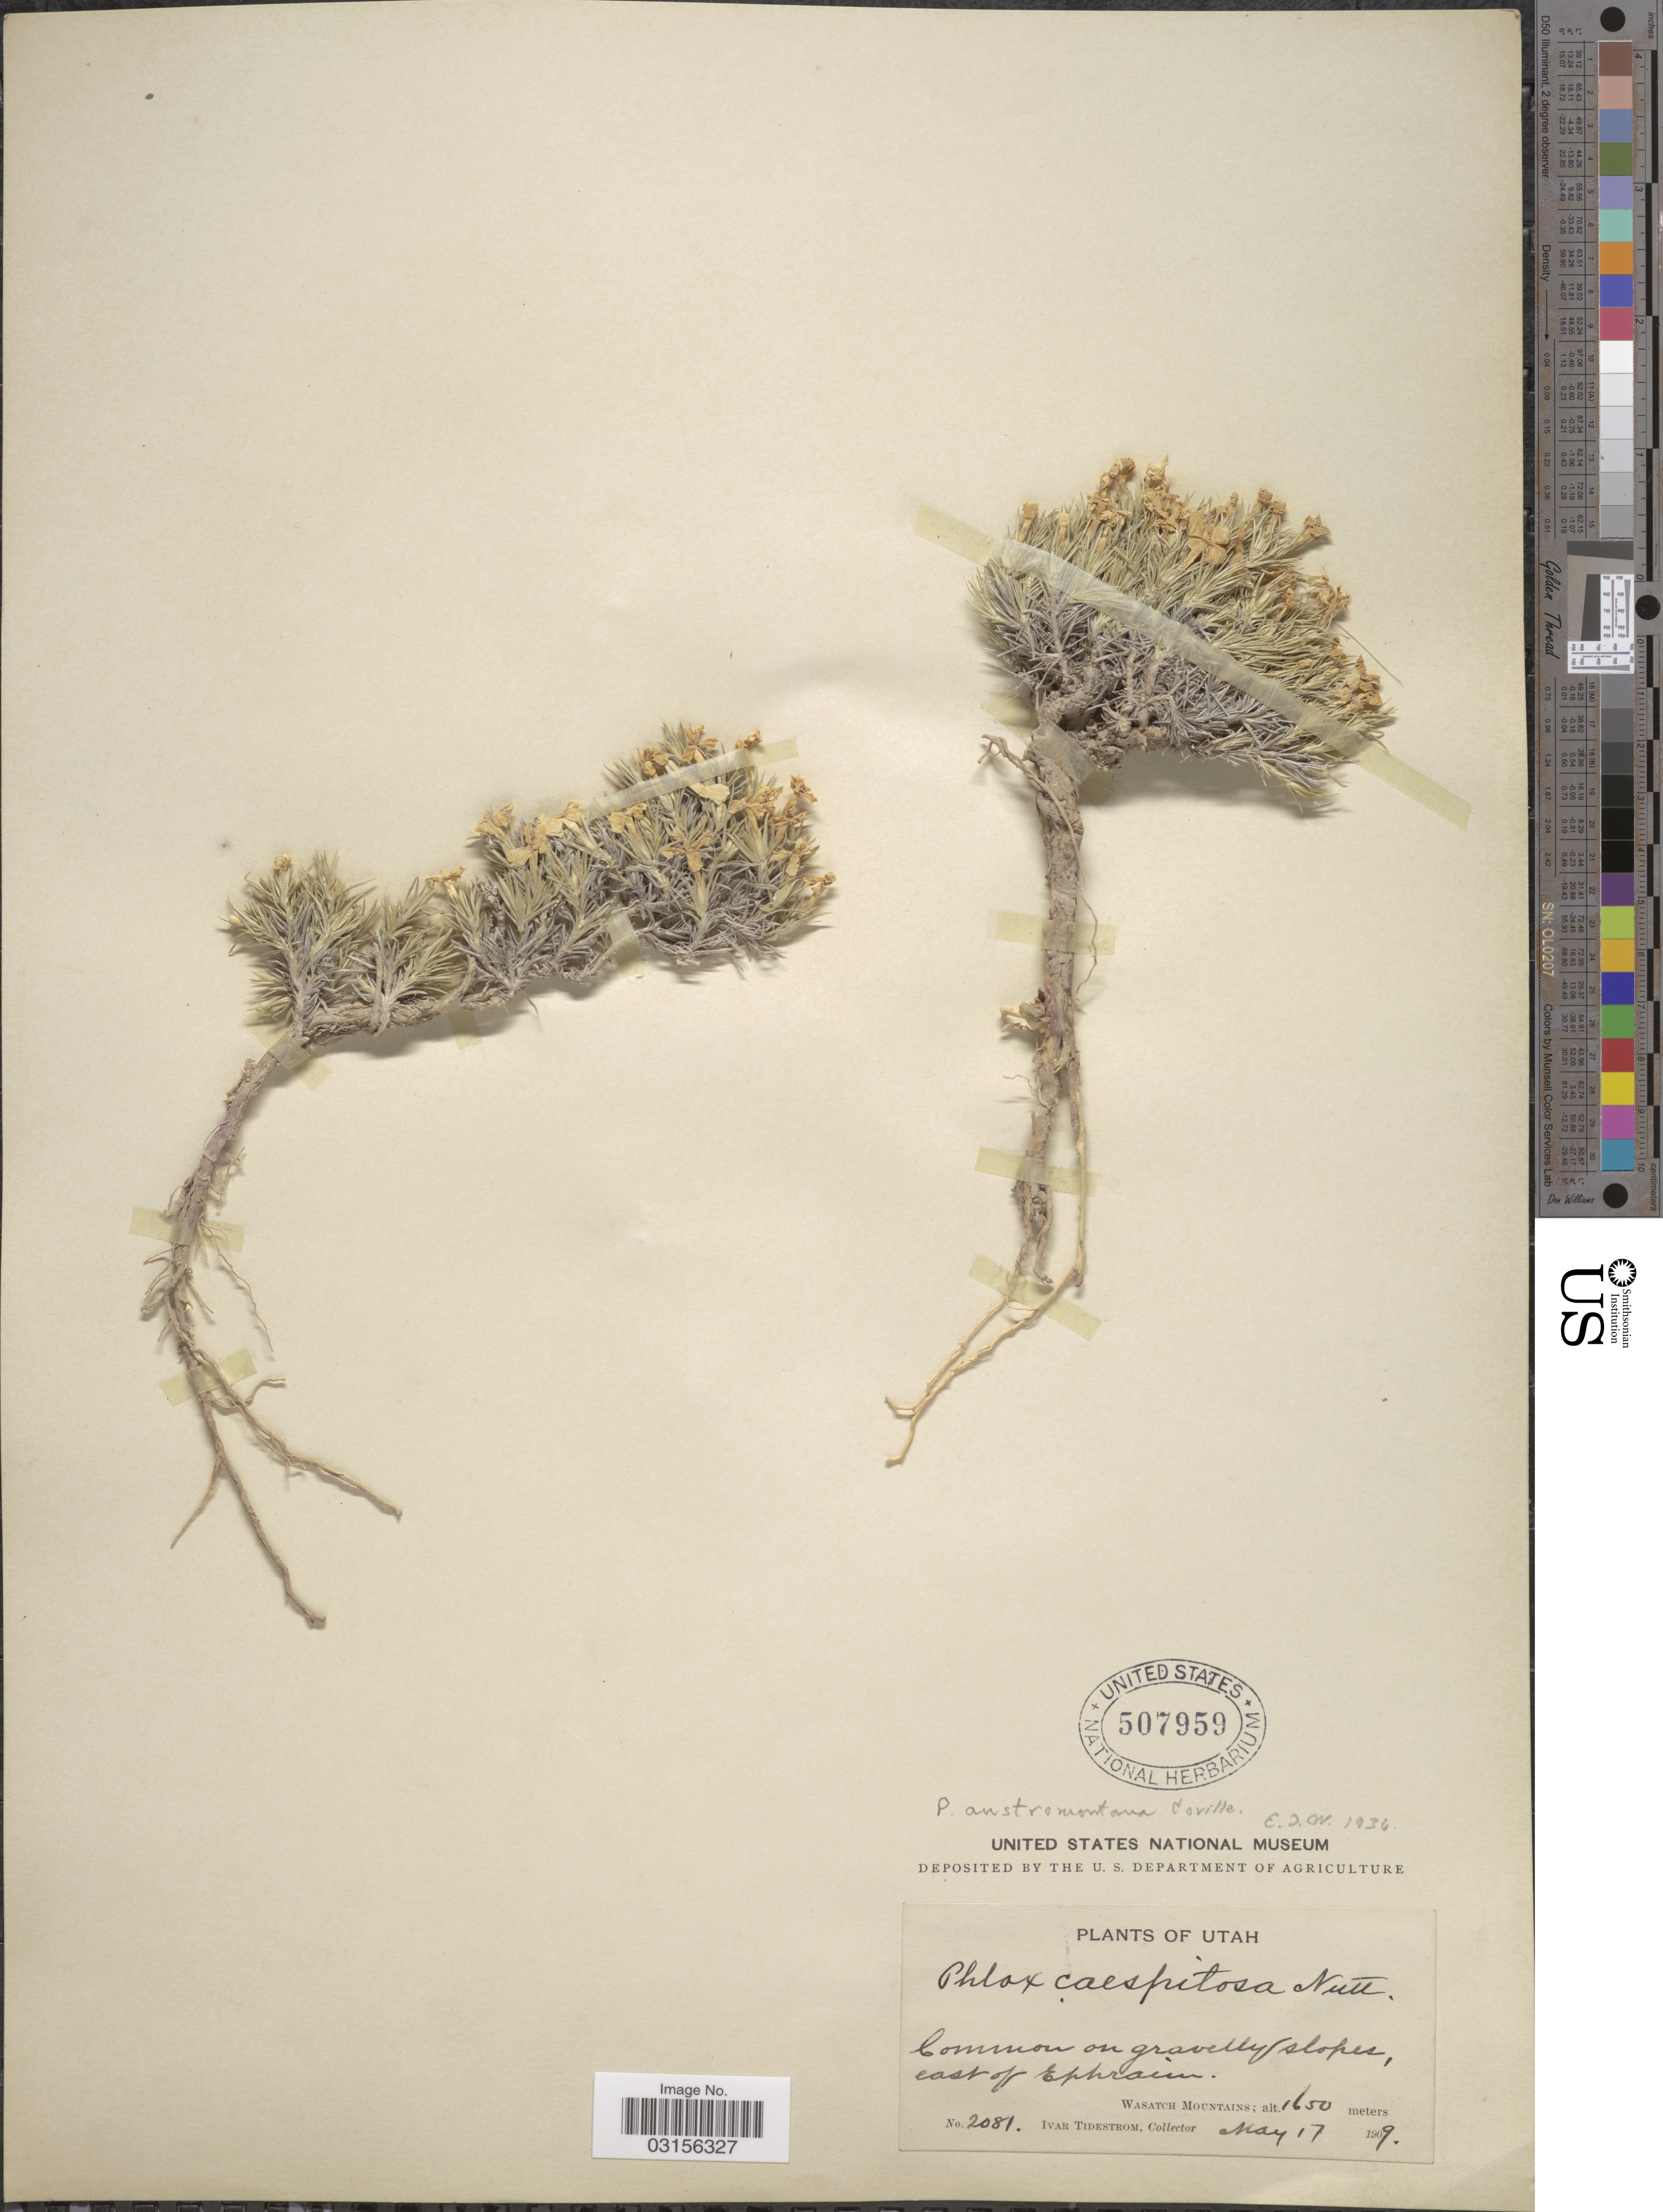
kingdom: Plantae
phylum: Tracheophyta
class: Magnoliopsida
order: Ericales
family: Polemoniaceae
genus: Phlox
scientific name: Phlox austromontana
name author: Coville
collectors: I. F. Tidestrom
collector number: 2081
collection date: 1909-05-17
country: United States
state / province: Utah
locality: East of Ephraim. Wasatch Mountains.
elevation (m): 1650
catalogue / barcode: US 507959